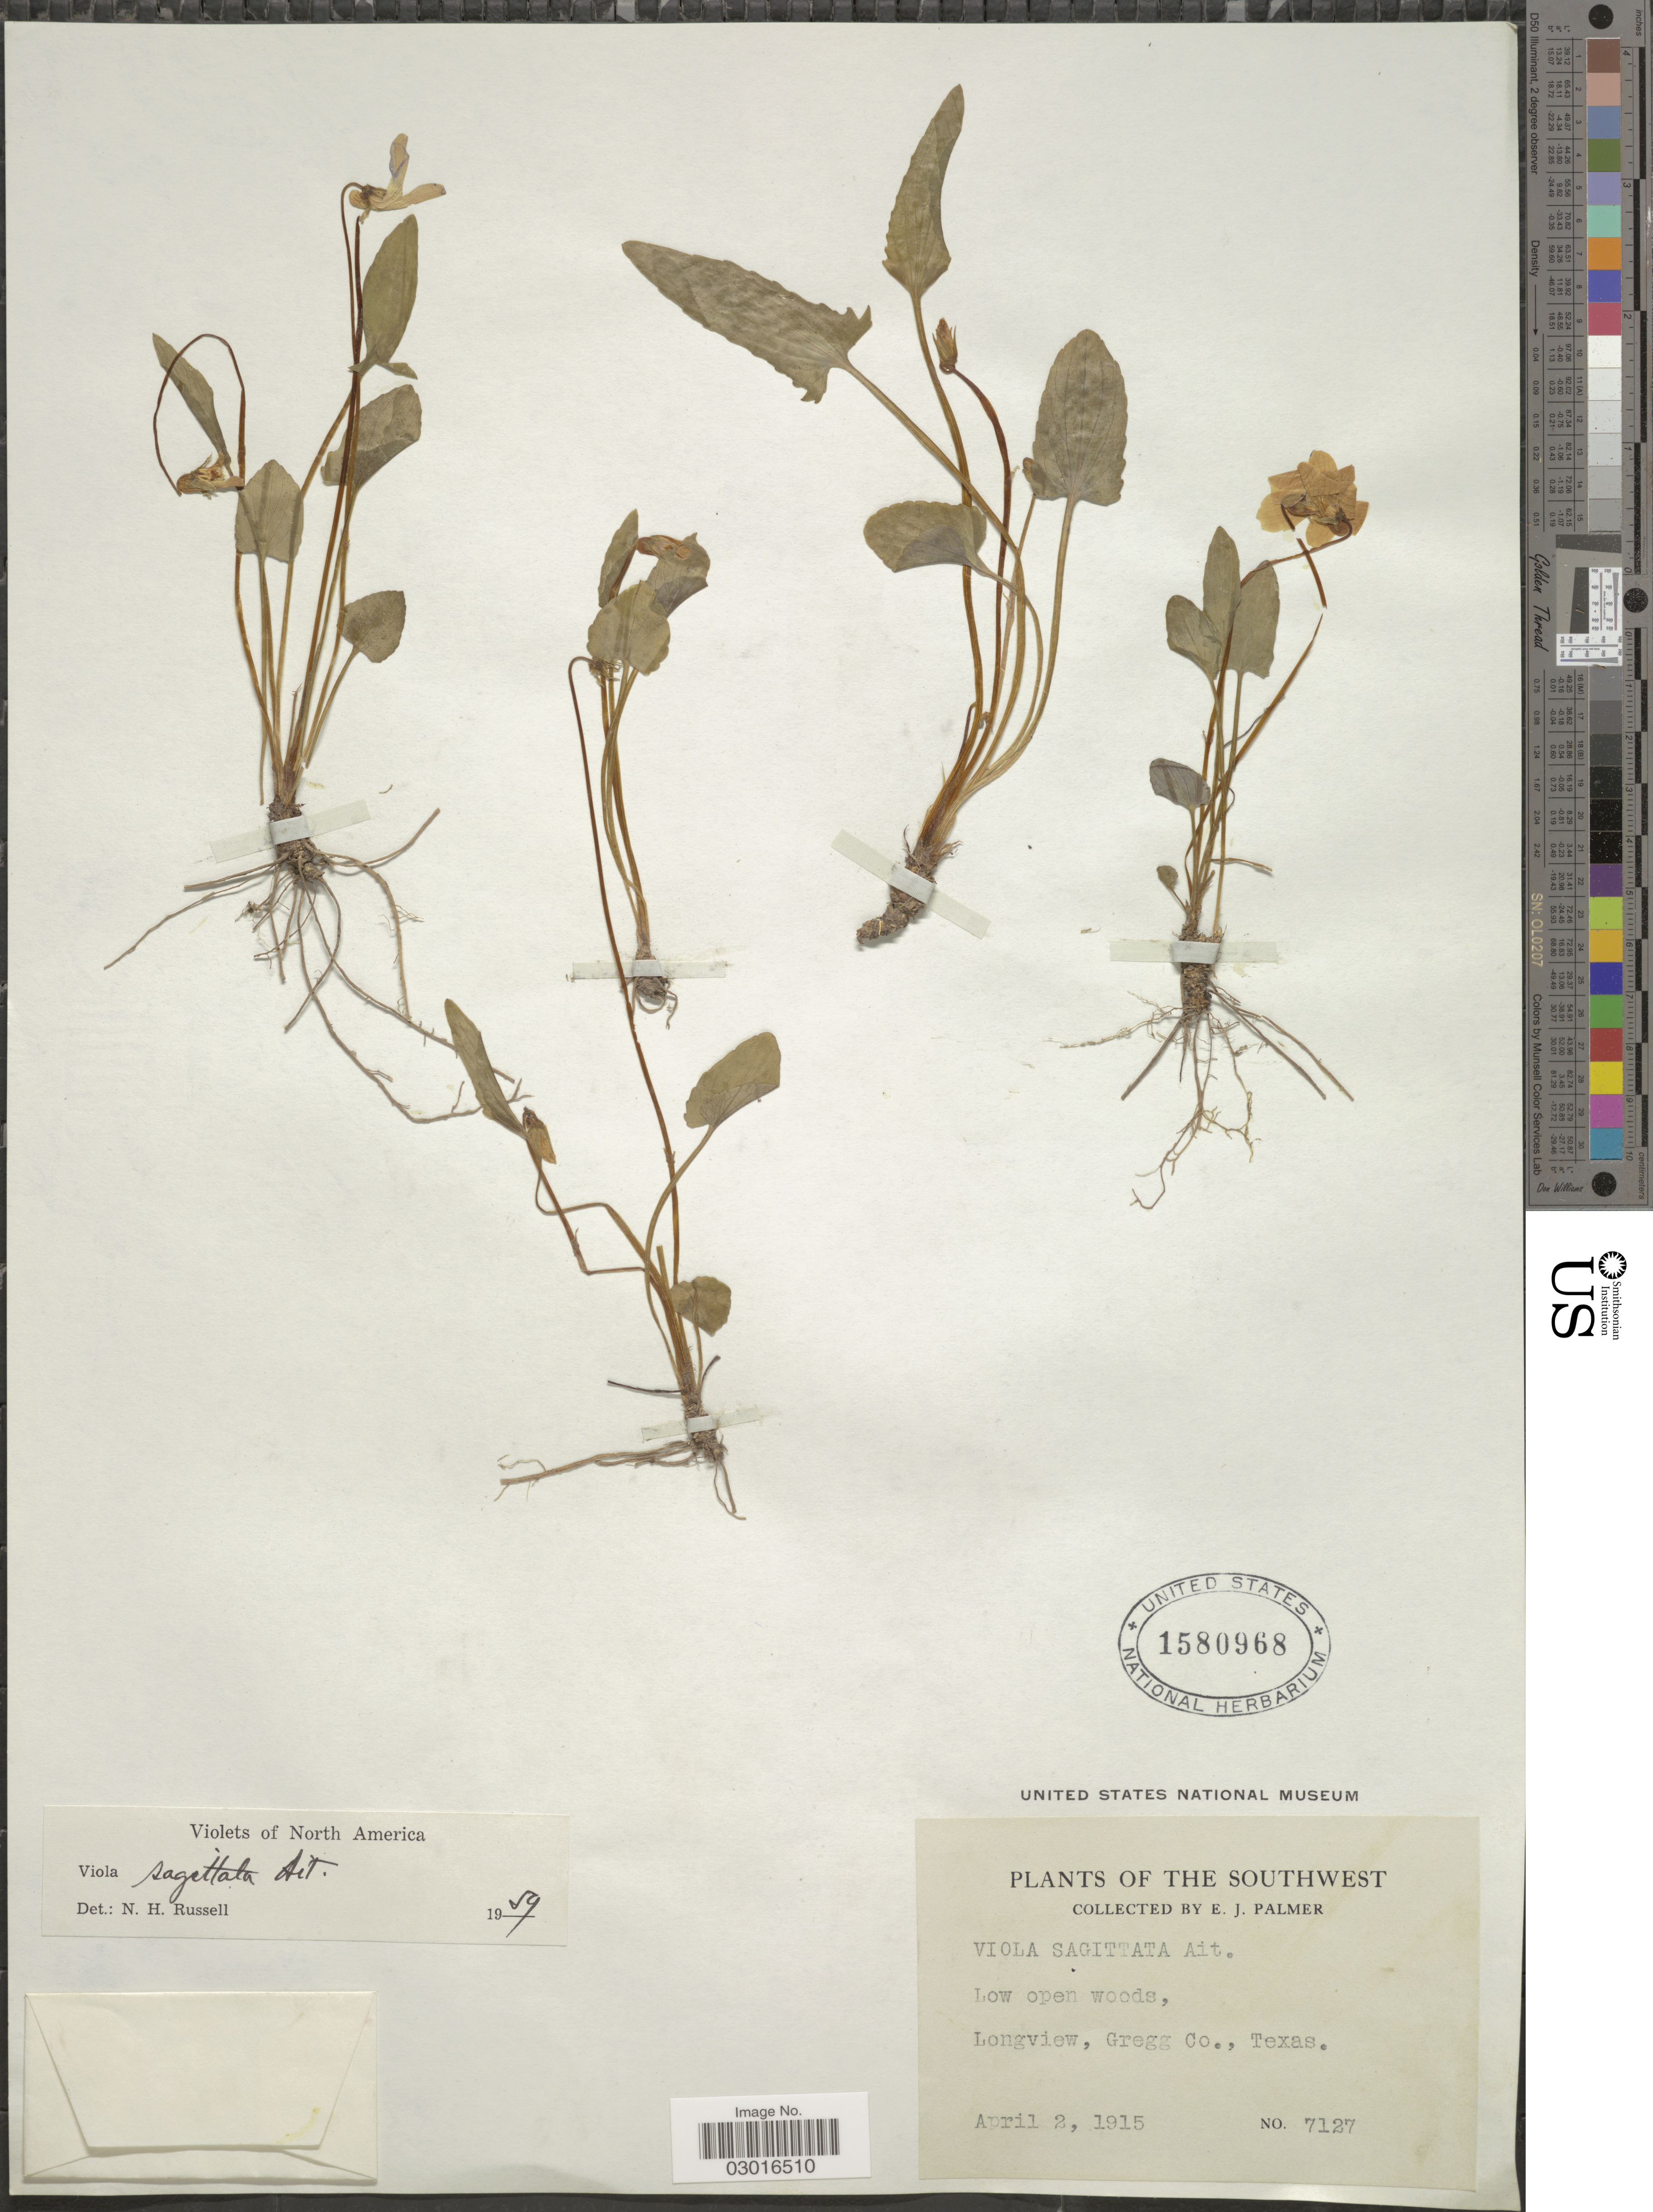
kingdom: Plantae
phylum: Tracheophyta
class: Magnoliopsida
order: Malpighiales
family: Violaceae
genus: Viola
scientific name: Viola sagittata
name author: Aiton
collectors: E. J. Palmer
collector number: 7127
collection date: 1915-04-02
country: United States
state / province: Texas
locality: The Southwest. Longview, Gregg Co.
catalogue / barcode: US 1580968